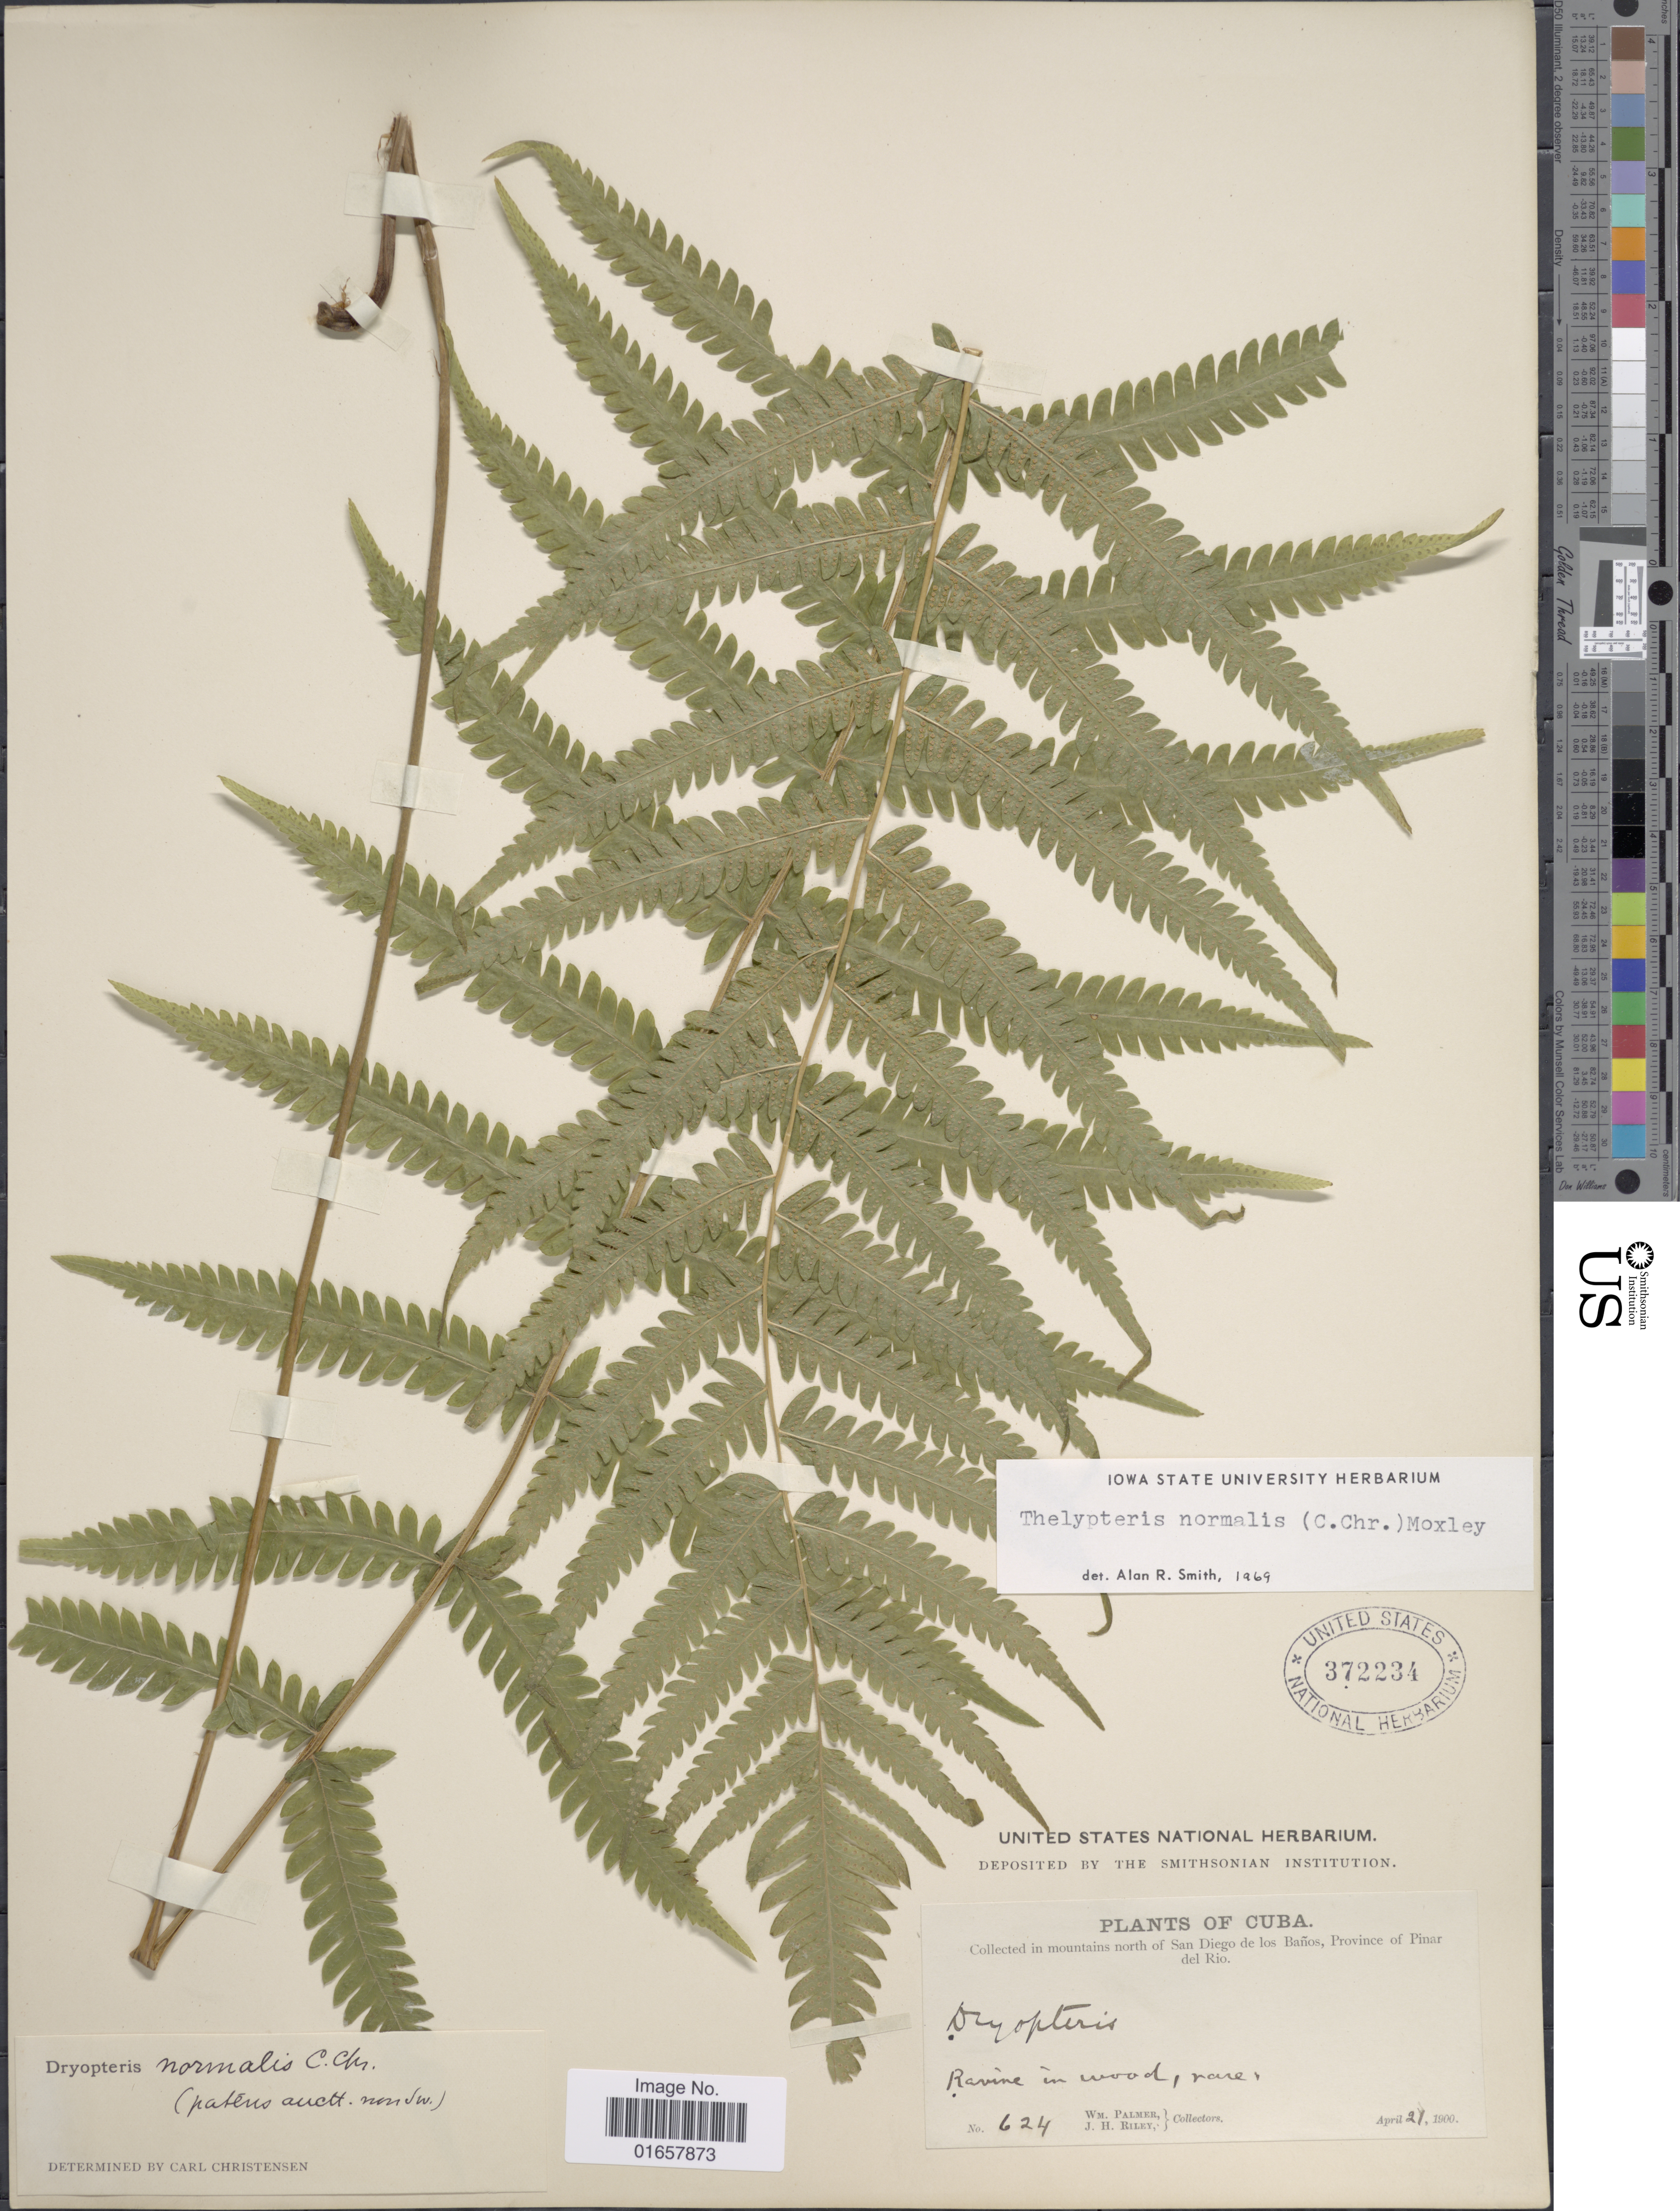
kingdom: Plantae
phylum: Tracheophyta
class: Polypodiopsida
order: Polypodiales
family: Thelypteridaceae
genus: Christella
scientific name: Christella kunthii comb. ined.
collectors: W. Palmer & J. H. Riley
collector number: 624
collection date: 1900-04-21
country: Cuba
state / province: Pinar del Río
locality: Cuba, in mountains north of San Diego de los Baños.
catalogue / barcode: US 372234